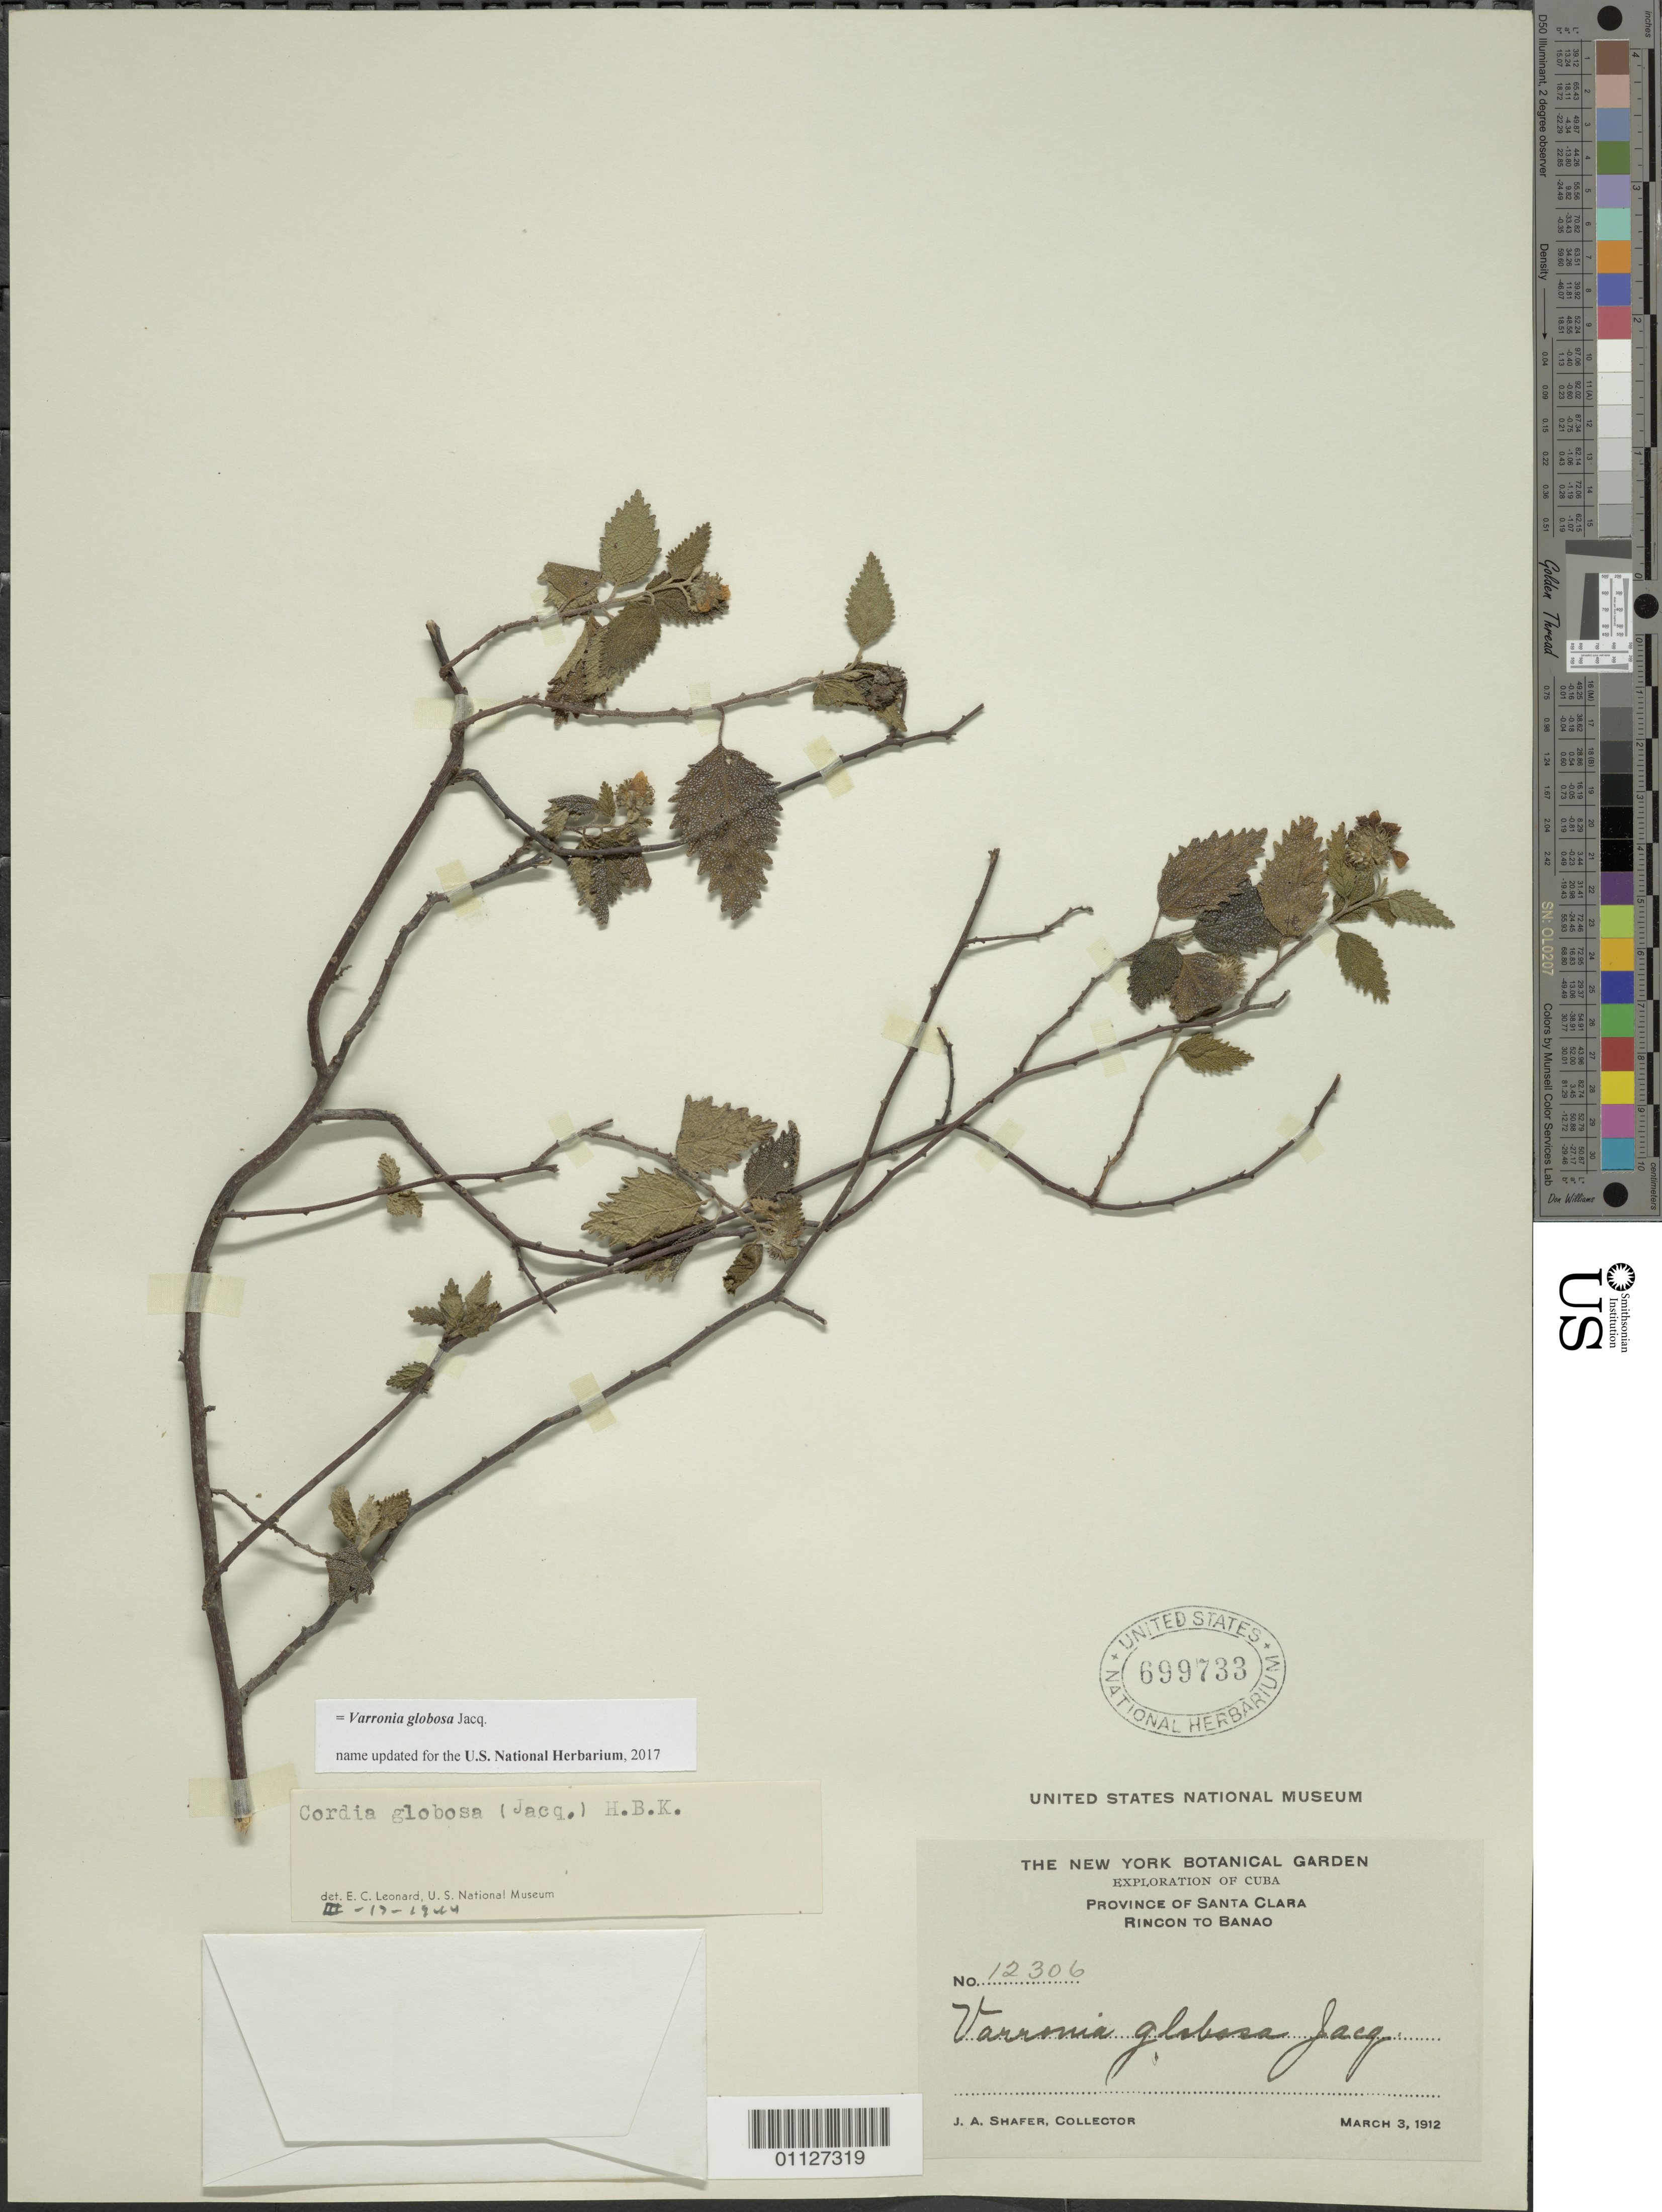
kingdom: Plantae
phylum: Tracheophyta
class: Magnoliopsida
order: Boraginales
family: Cordiaceae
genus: Varronia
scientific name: Varronia globosa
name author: Jacq.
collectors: J. A. Shafer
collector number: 12306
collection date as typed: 03 Mar 1912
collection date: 1912-03-03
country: Cuba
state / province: Sancti Spiritus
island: Cuba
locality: Rincon to Banao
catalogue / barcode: US 699733